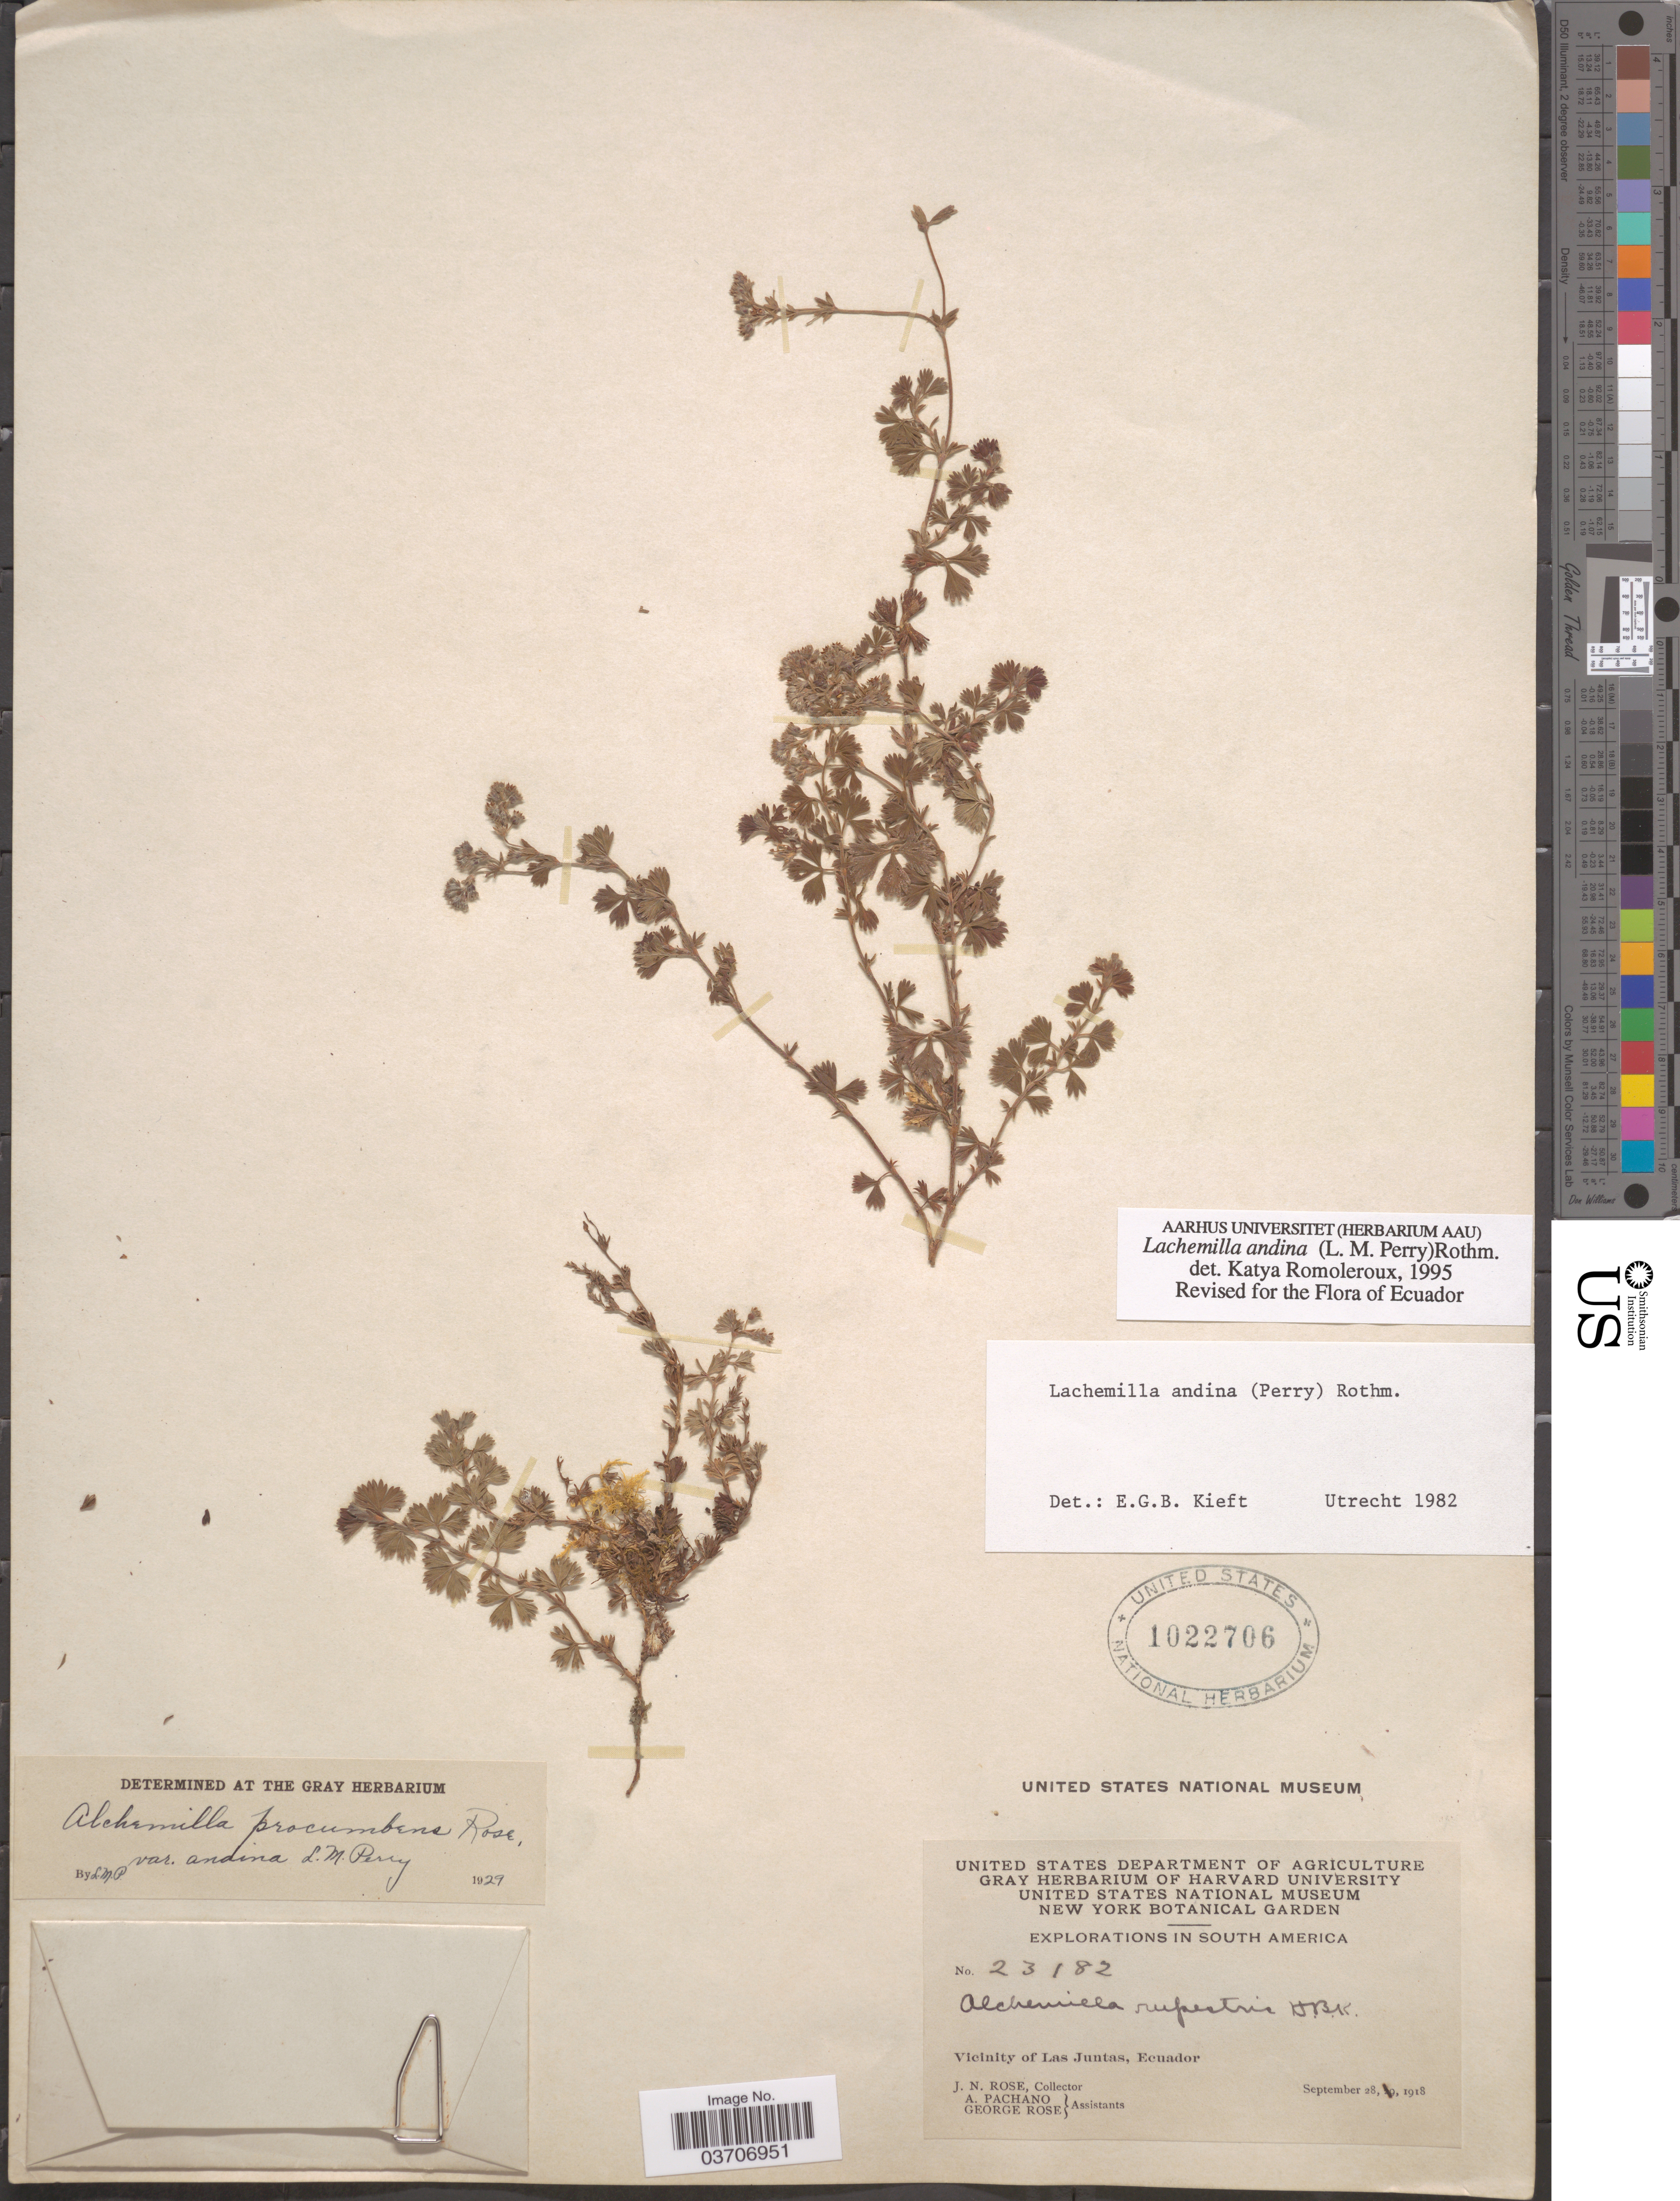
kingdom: Plantae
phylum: Tracheophyta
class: Magnoliopsida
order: Rosales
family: Rosaceae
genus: Lachemilla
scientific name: Lachemilla andina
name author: (L.M. Perry) Rothm.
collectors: J. N. Rose, A. Pachano & G. Rose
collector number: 23182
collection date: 1918-09-28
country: Ecuador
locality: Vicinity of Las Juntas.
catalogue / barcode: US 1022706